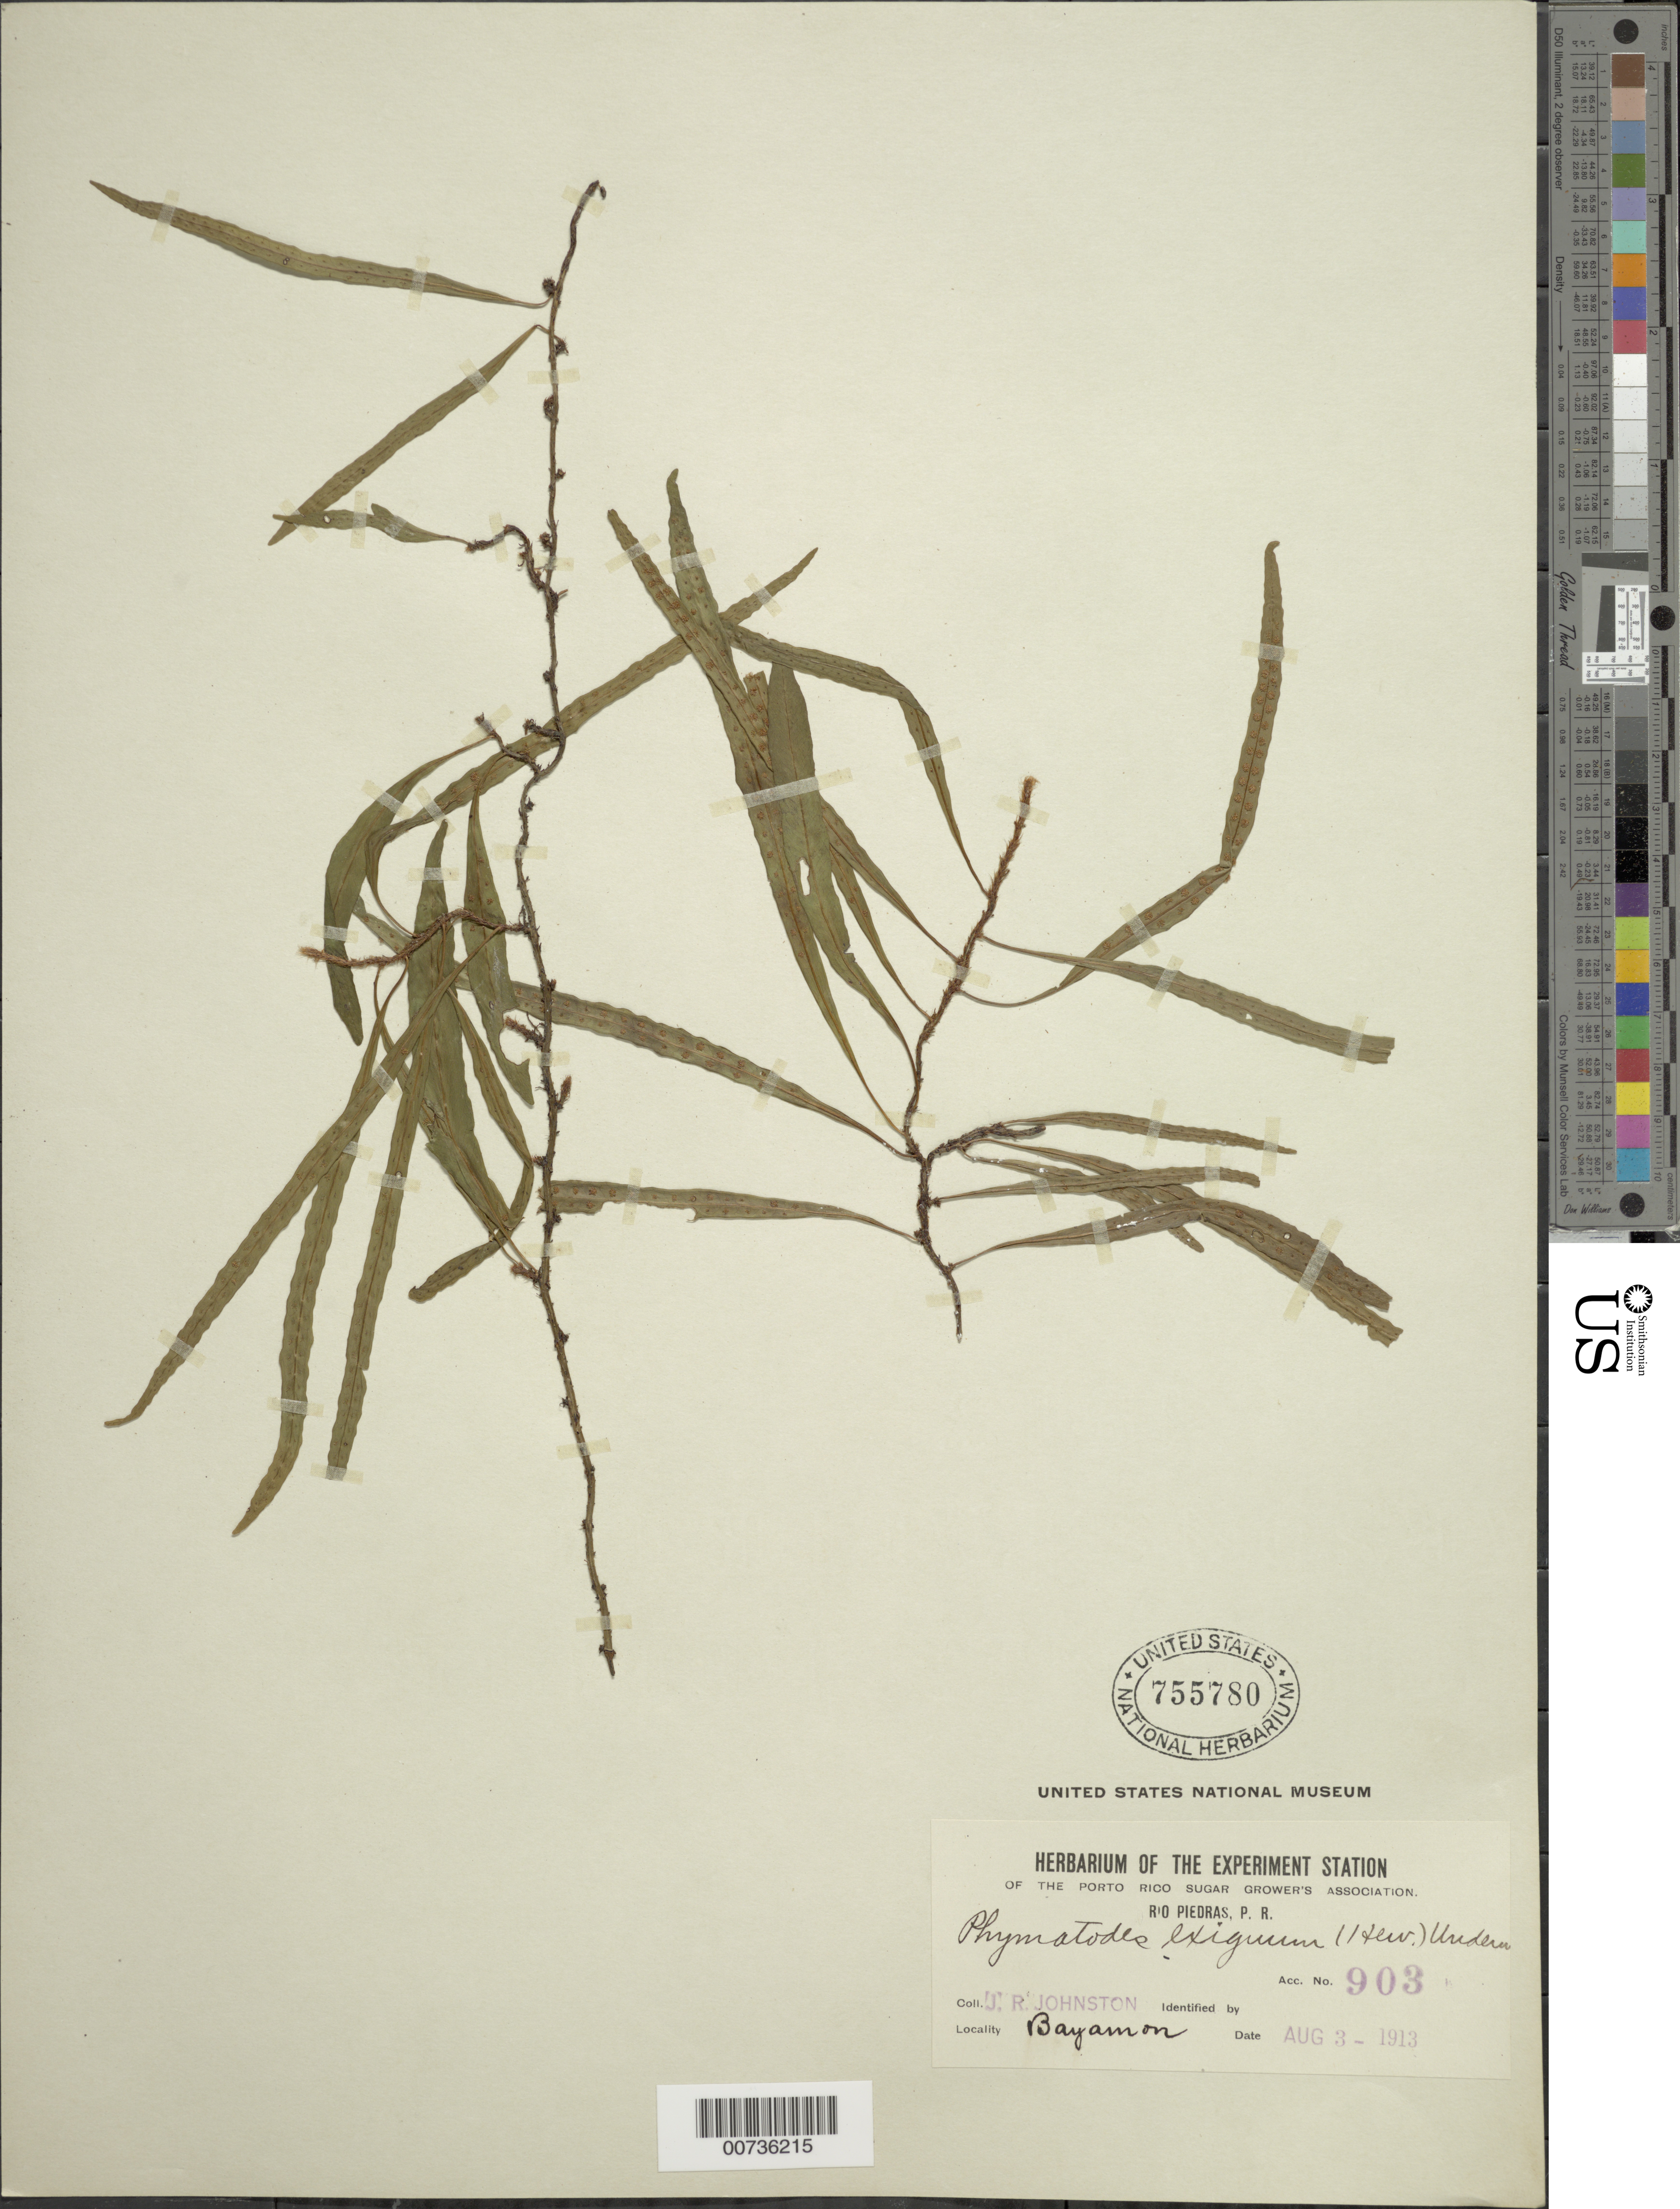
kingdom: Plantae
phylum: Tracheophyta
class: Polypodiopsida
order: Polypodiales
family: Polypodiaceae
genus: Microgramma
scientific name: Microgramma heterophylla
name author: (L.) Wherry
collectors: J. Johnston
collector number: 903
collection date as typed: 03 Aug 1913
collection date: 1913-08-03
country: Puerto Rico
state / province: San Juan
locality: Rio Piedras, Bayamón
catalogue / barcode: US 755780